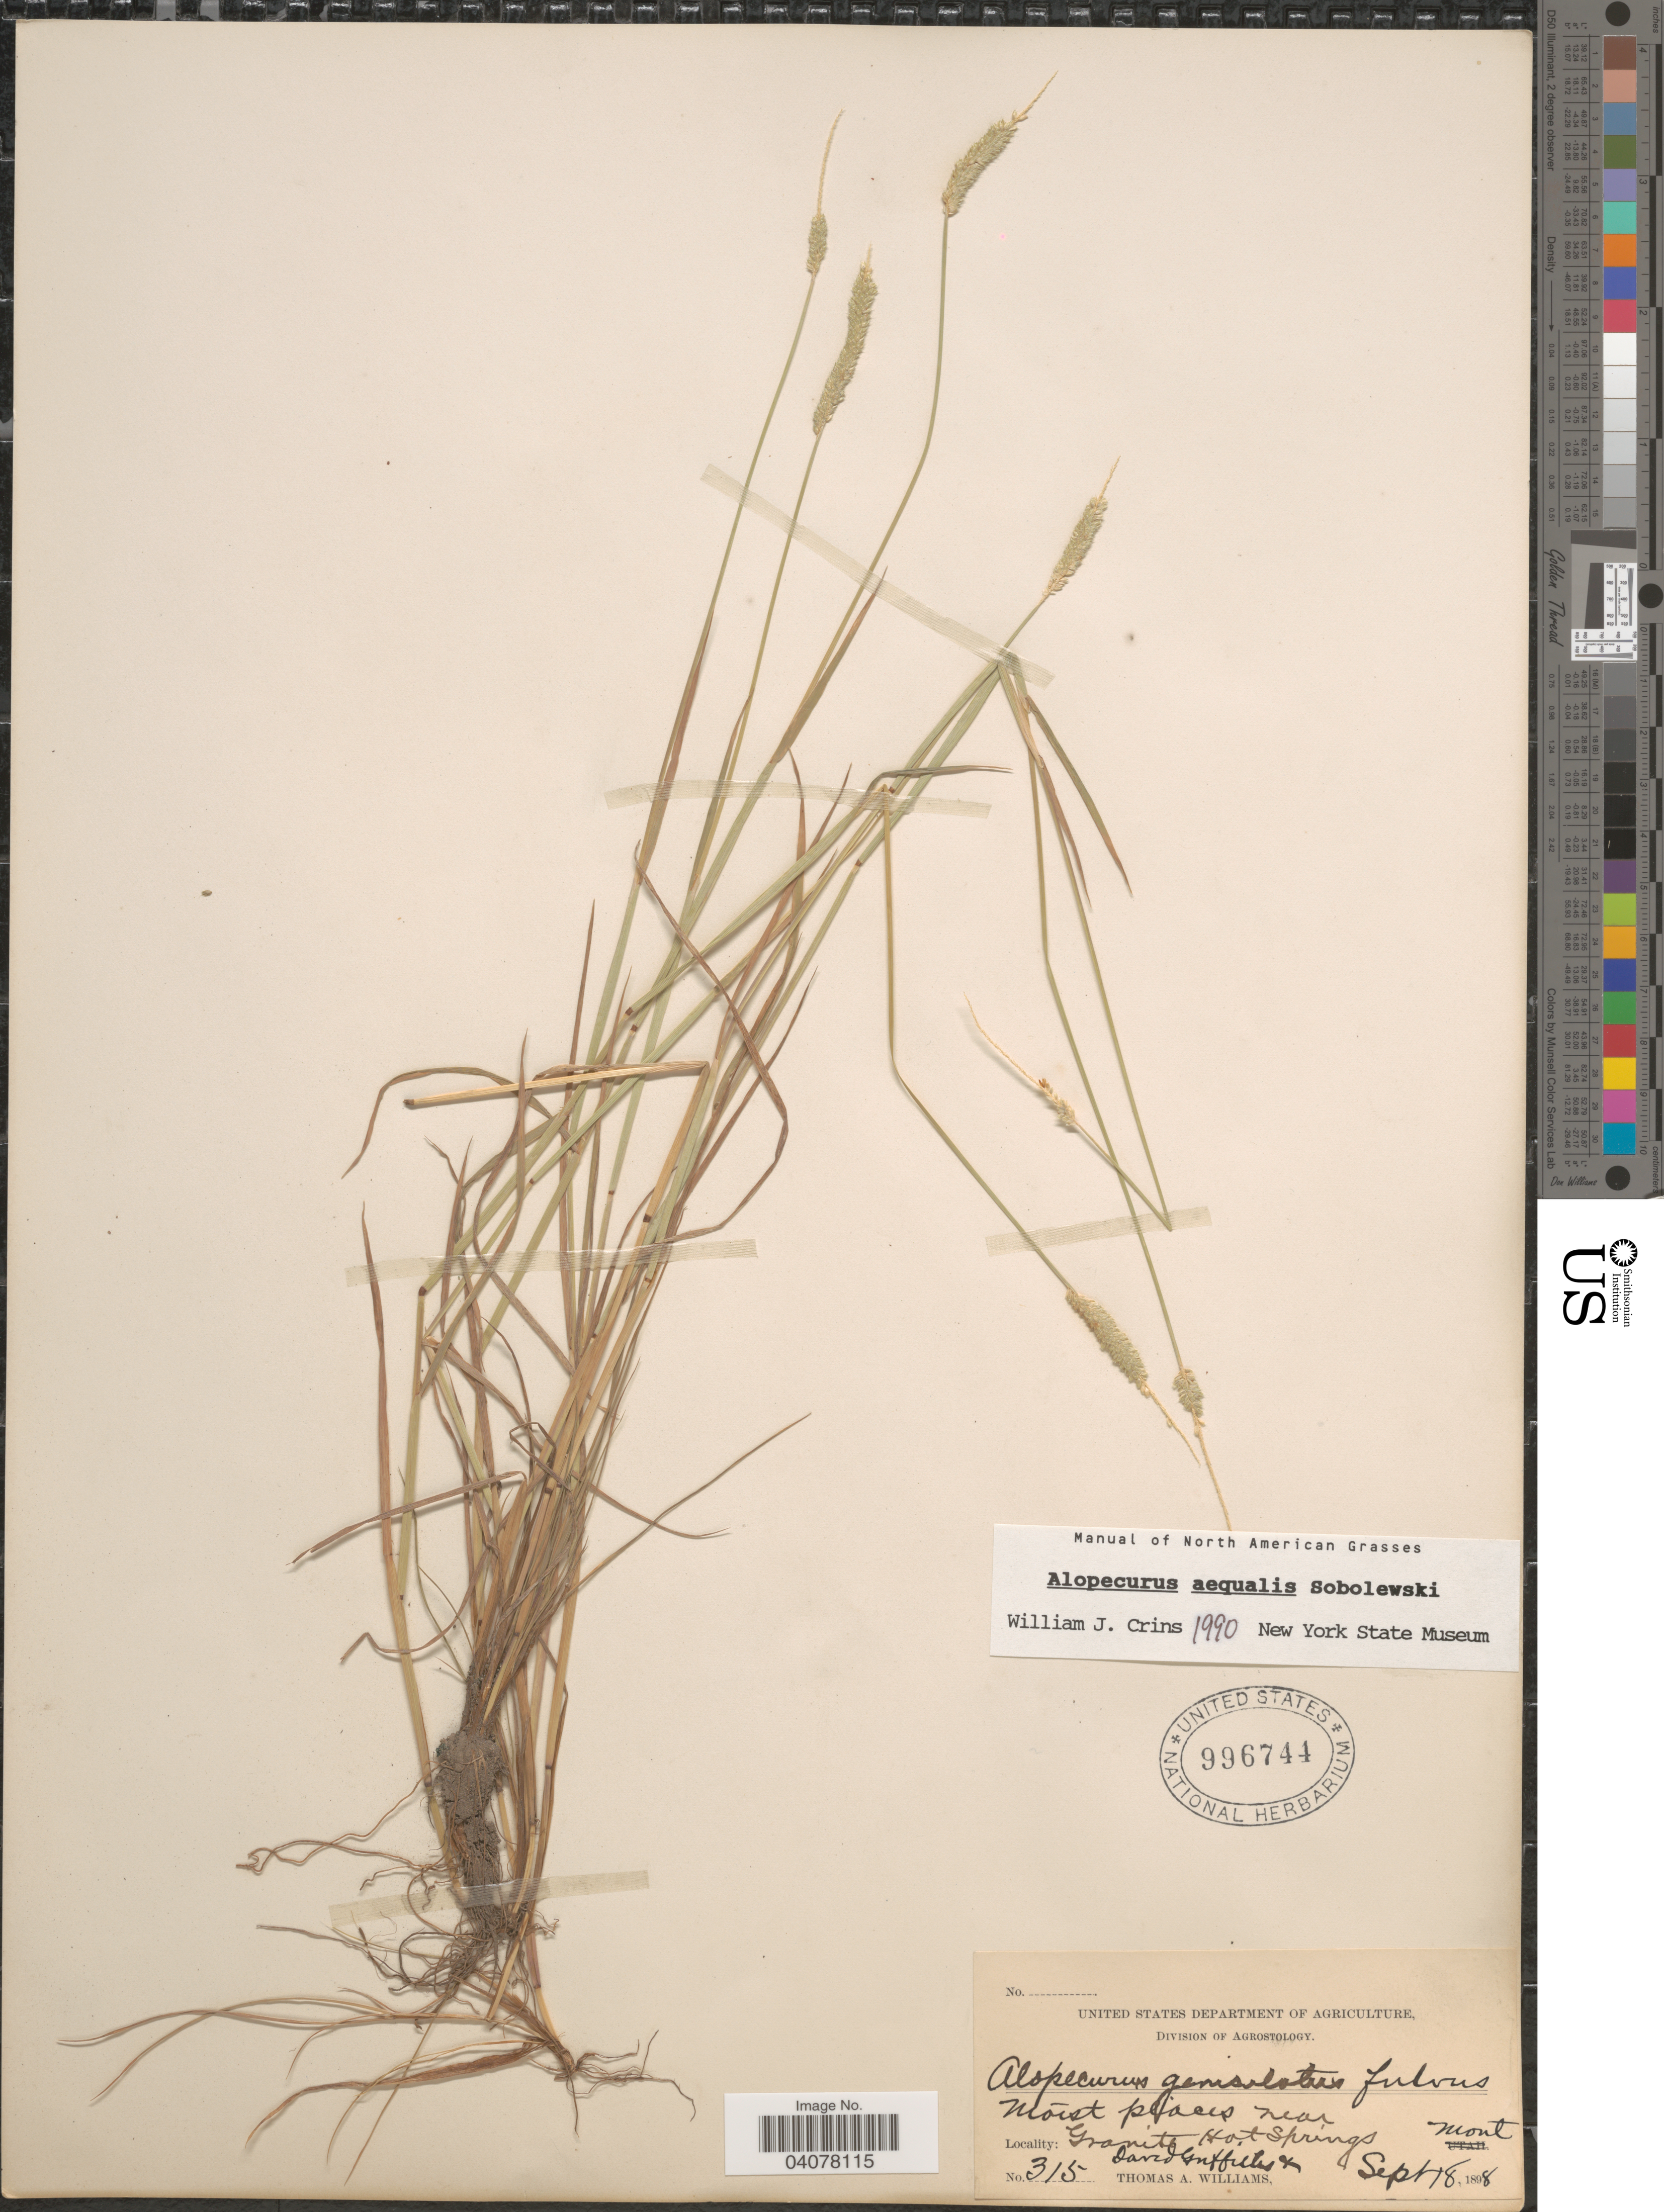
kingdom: Plantae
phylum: Tracheophyta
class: Liliopsida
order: Poales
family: Poaceae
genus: Alopecurus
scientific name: Alopecurus aequalis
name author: Sobol.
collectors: D. Griffiths & T. A. Williams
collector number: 315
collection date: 1898-09-18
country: United States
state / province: Montana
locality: Moist places near Granits Hot Springs.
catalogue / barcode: US 996744